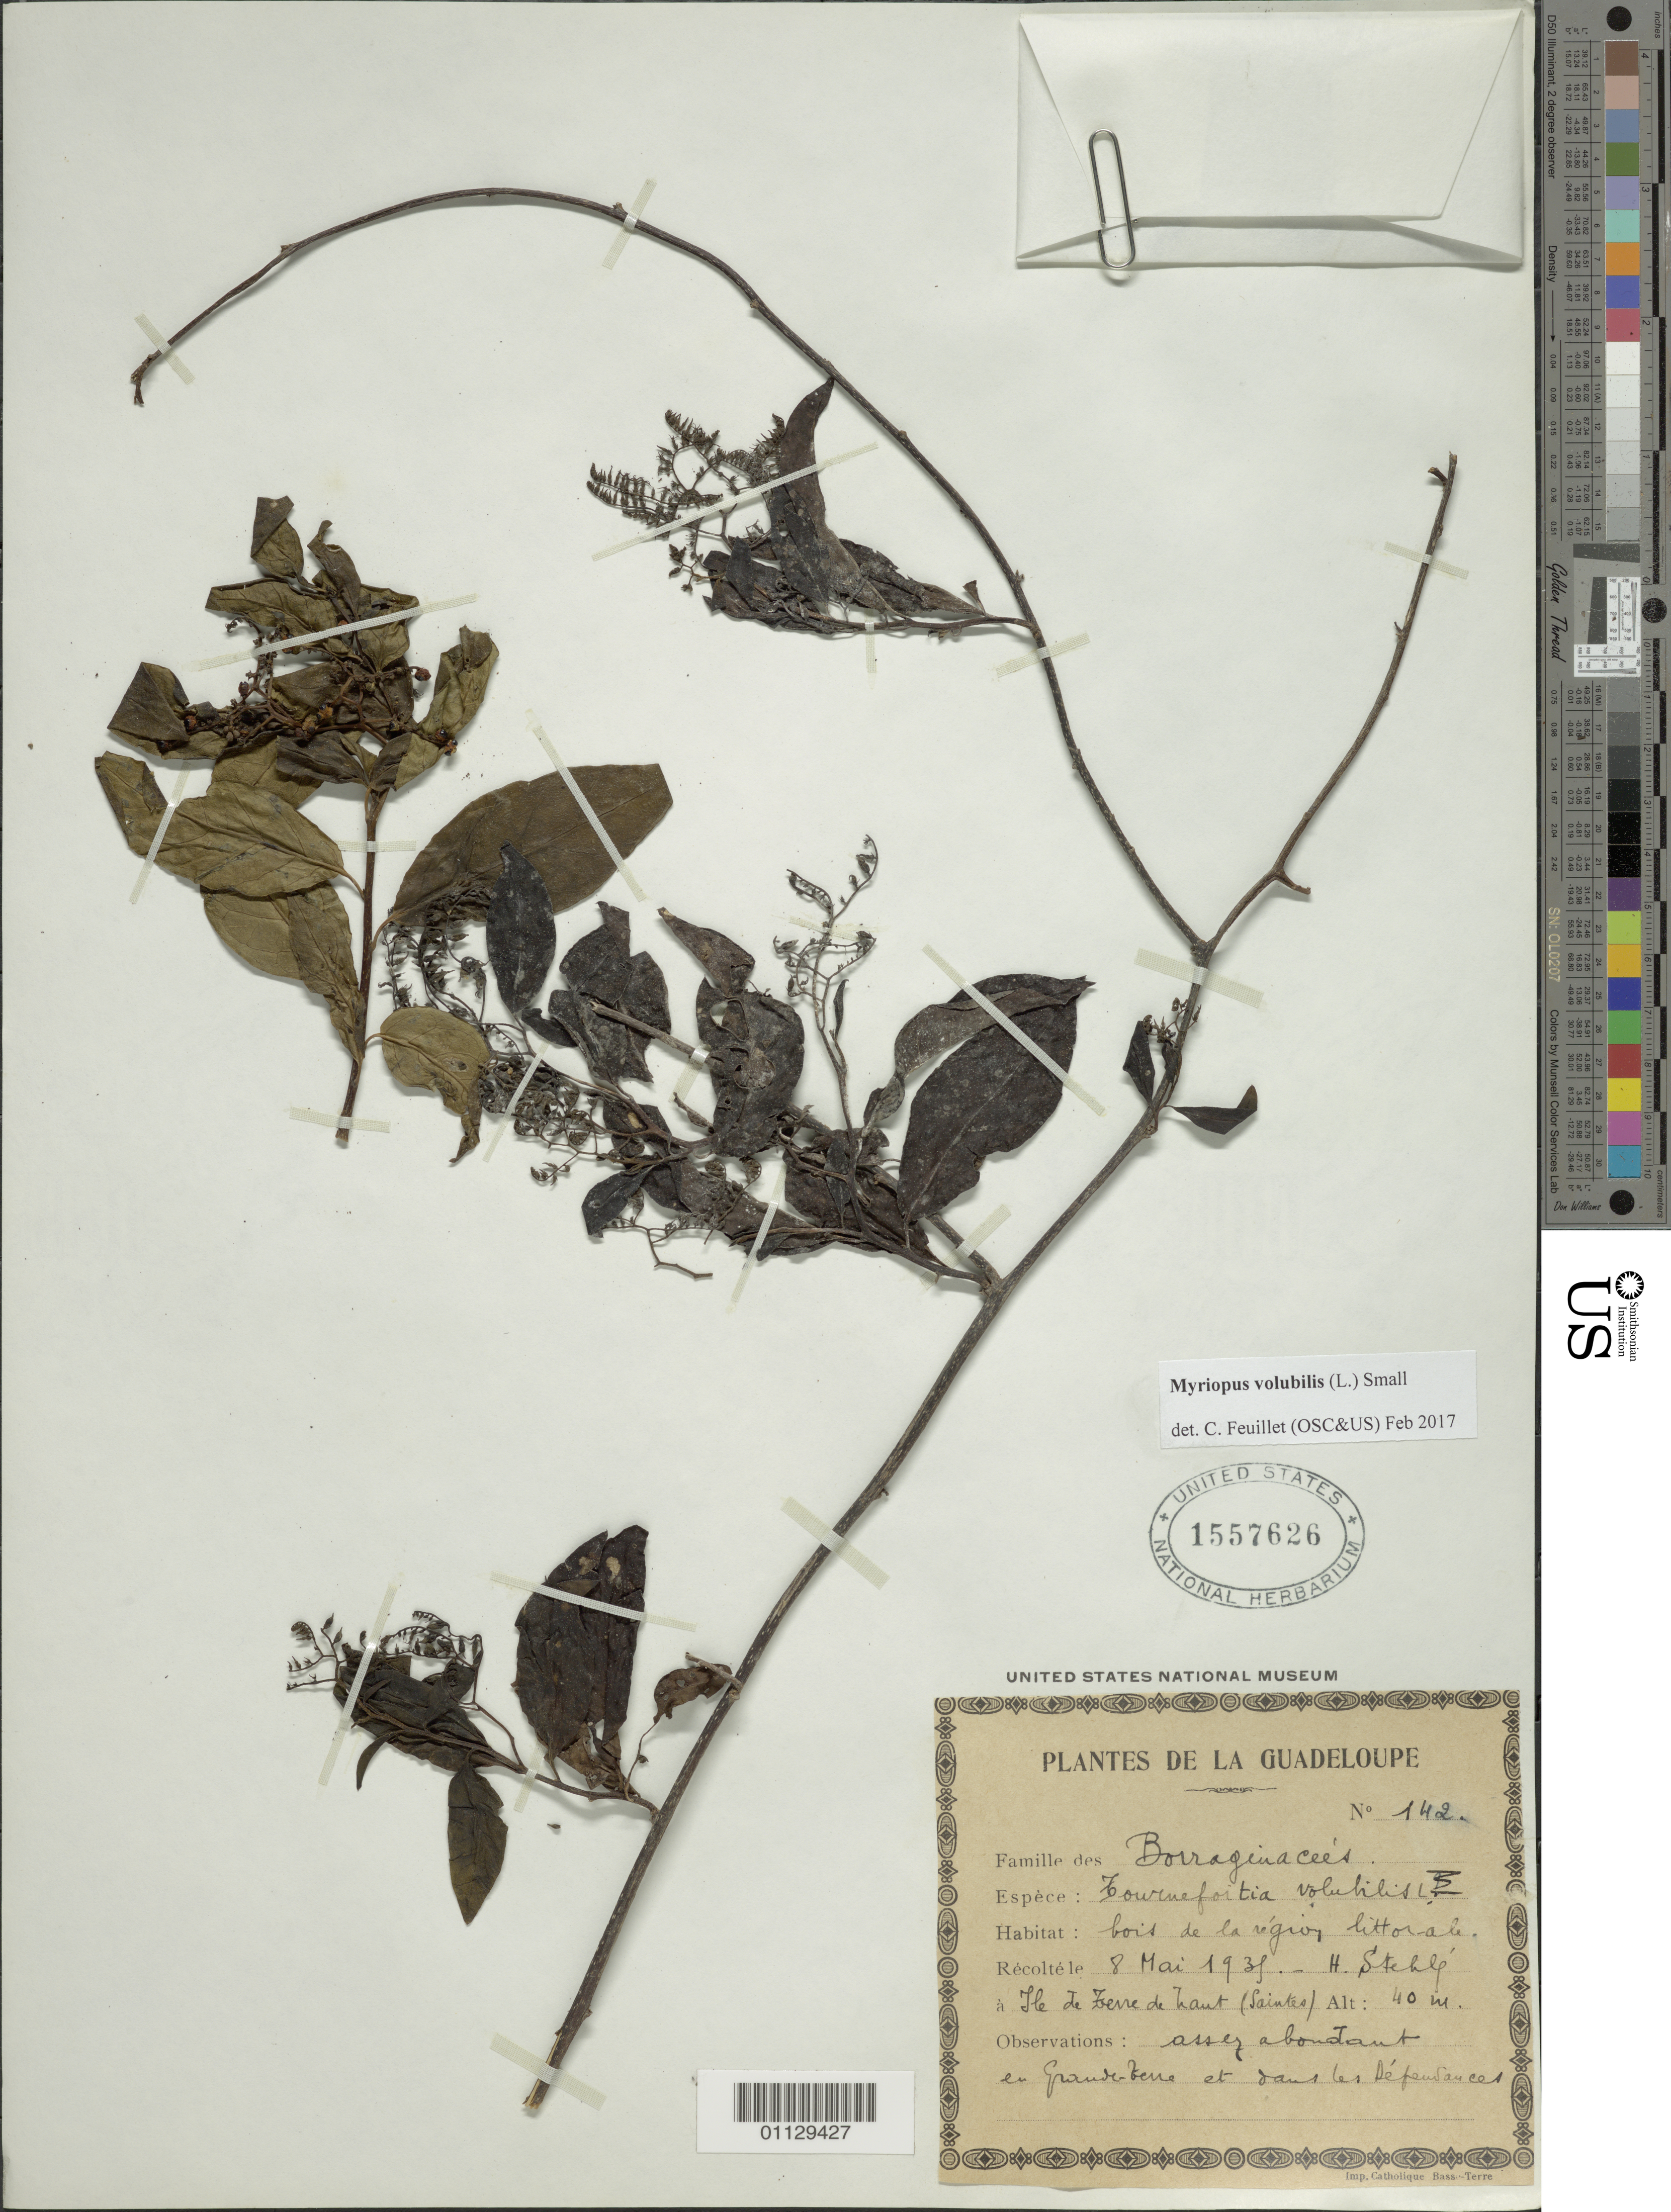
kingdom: Plantae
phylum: Tracheophyta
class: Magnoliopsida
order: Boraginales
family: Heliotropiaceae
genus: Myriopus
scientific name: Myriopus volubilis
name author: (L.) Small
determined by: Feuillet, C.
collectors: H. Stehlé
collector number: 142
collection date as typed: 08 May 1938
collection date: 1938-05-08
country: Guadeloupe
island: Grande-Terre I.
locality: Ile de Berre de haut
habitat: Bois de la région, littorale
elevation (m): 40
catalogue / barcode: US 1557626